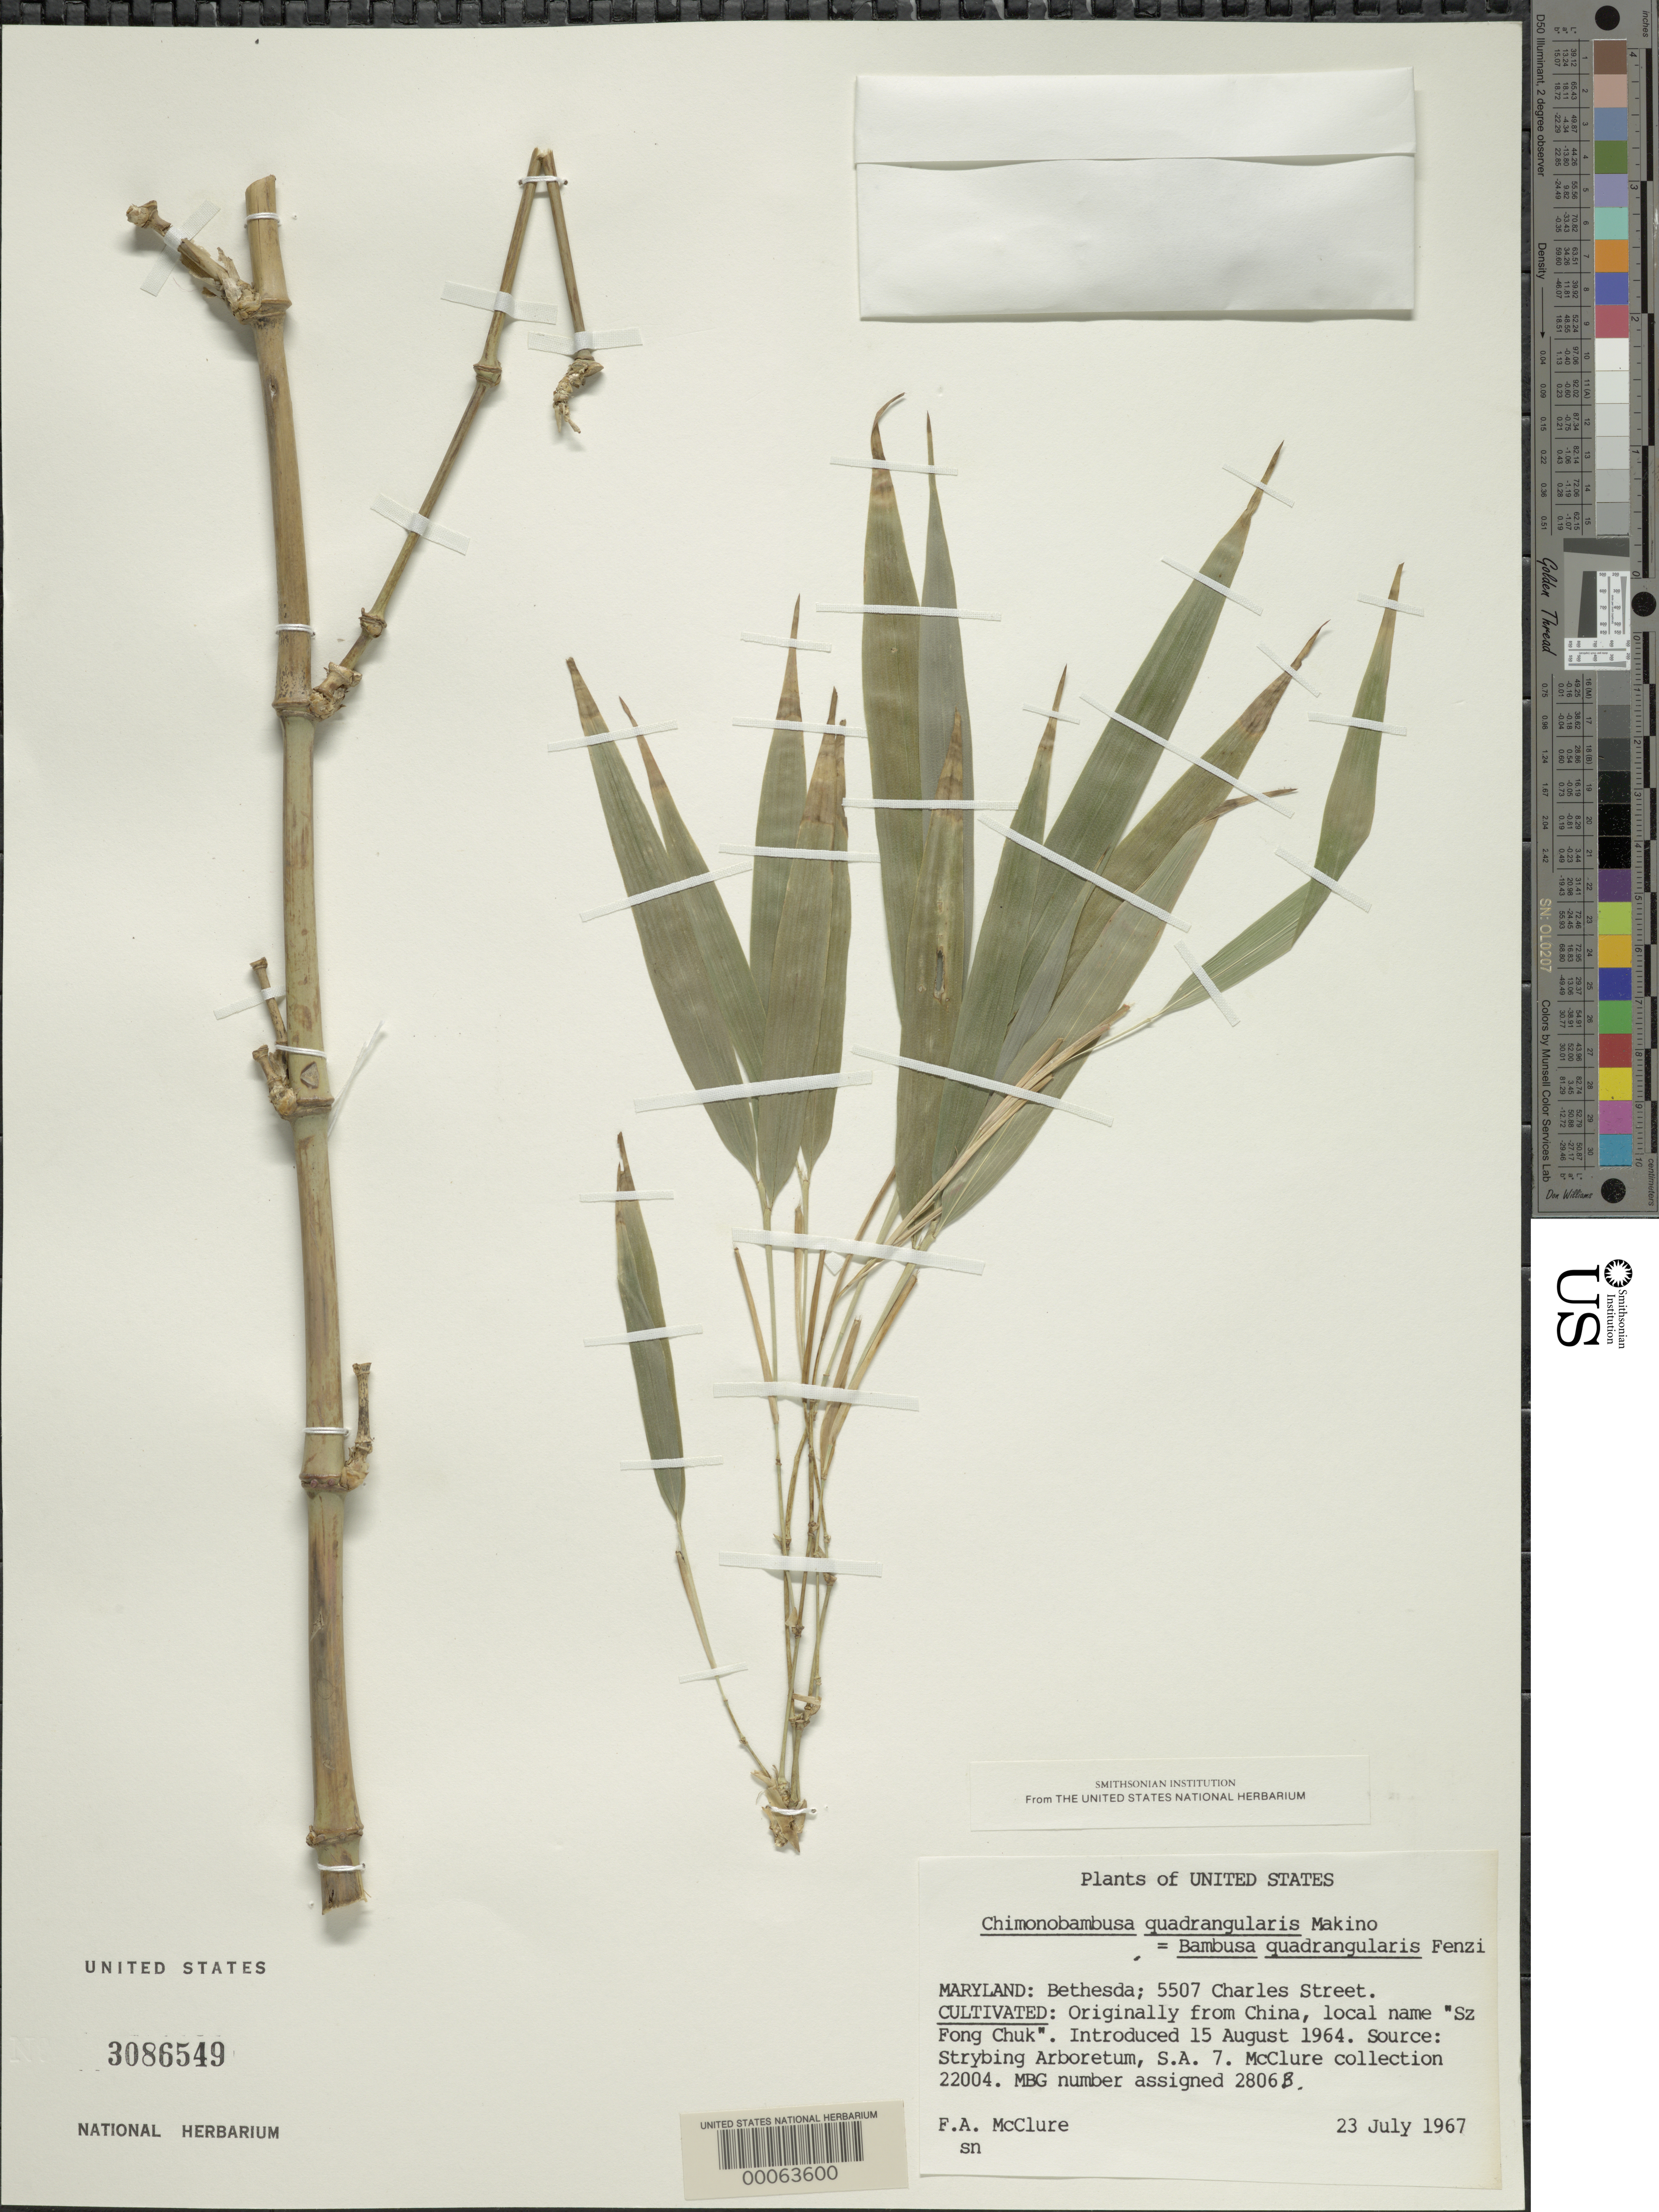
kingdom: Plantae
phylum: Tracheophyta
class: Liliopsida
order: Poales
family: Poaceae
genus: Chimonobambusa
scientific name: Chimonobambusa quadrangularis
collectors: F. A. McClure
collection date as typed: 23 Jul 1967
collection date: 1967-07-23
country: United States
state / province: Maryland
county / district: Montgomery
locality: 5507 Charles Street, Bethesda (McClure's garden)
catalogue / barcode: US 3086549